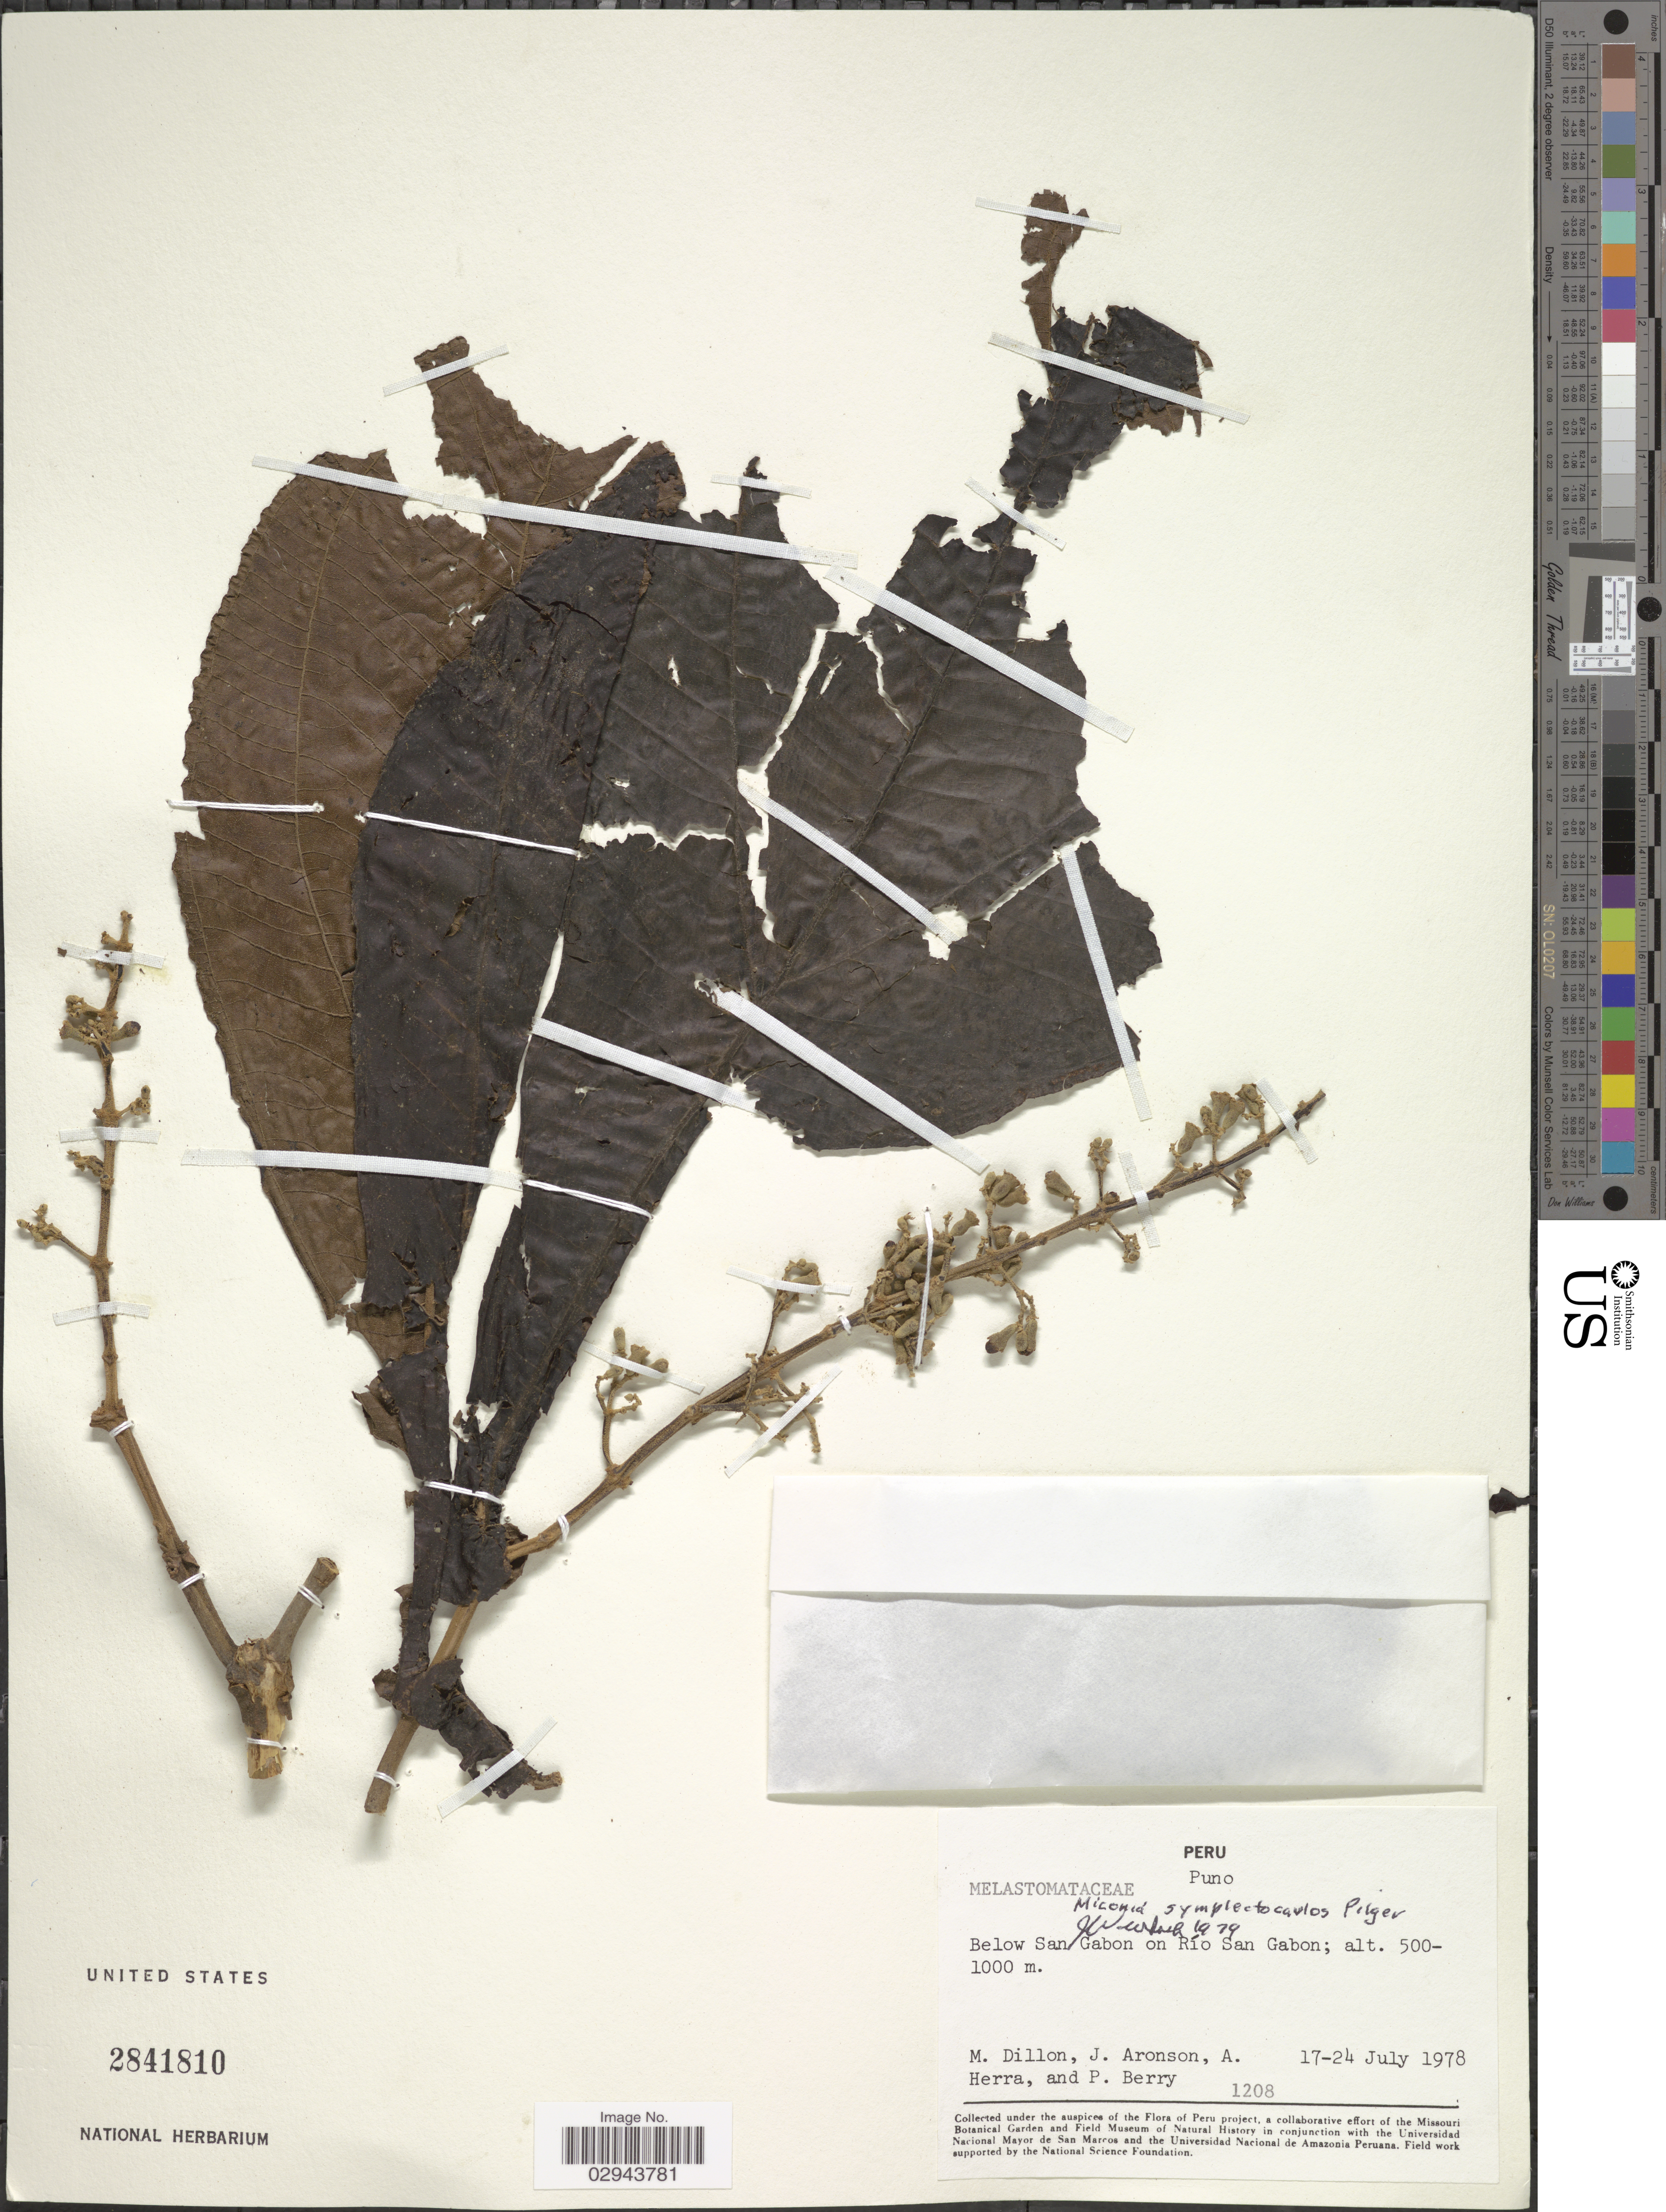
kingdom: Plantae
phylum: Tracheophyta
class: Magnoliopsida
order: Myrtales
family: Melastomataceae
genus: Miconia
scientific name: Miconia symplectocaulos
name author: Pilg.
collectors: M. O. Dillon, J. Aronson, A. Herra & P. Berry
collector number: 1208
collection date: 1978-07-17/1978-07-24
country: Peru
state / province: Puno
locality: Below San Gabon on Río San Gabon.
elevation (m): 500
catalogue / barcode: US 2841810